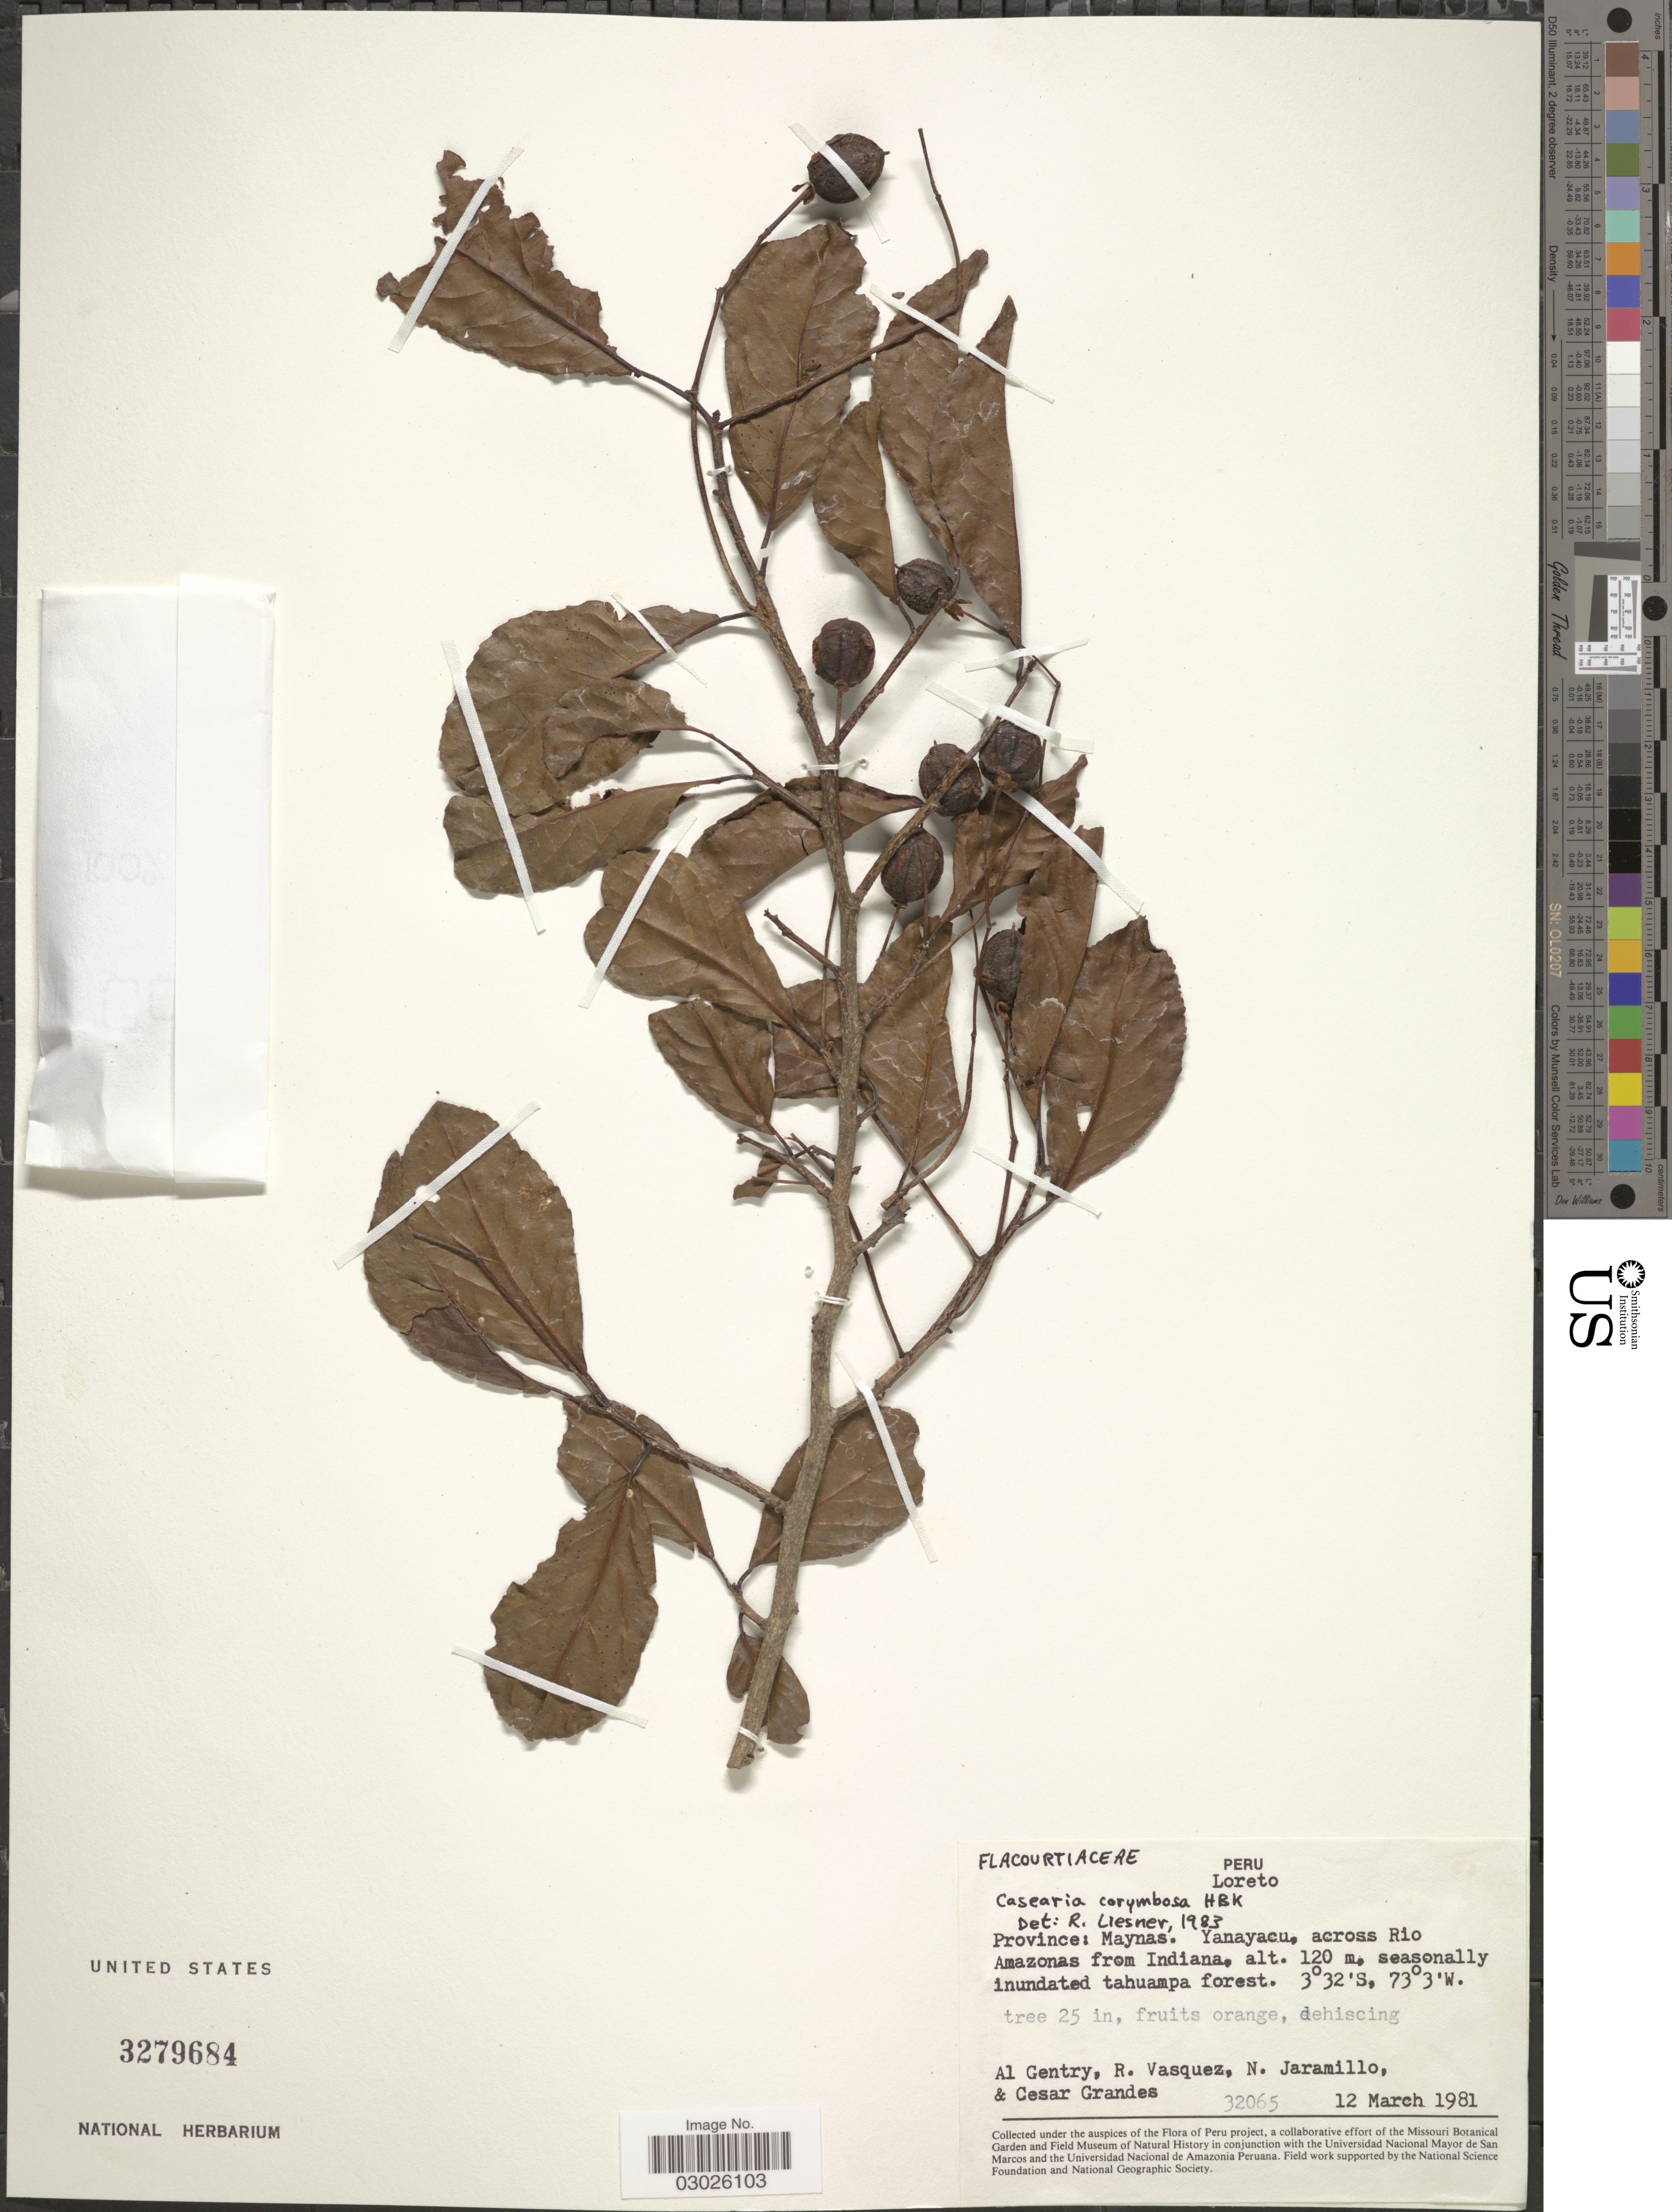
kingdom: Plantae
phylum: Tracheophyta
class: Magnoliopsida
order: Malpighiales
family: Salicaceae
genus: Casearia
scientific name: Casearia corymbosa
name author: Kunth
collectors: A. H. Gentry, R. Avasquez, N. Jaramillo & C. Grandes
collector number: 32065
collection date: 1981-03-12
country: Peru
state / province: Loreto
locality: Province: Maynas, Yanayacu, across Rio Amazonas from Indiana.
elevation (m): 120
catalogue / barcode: US 3279684